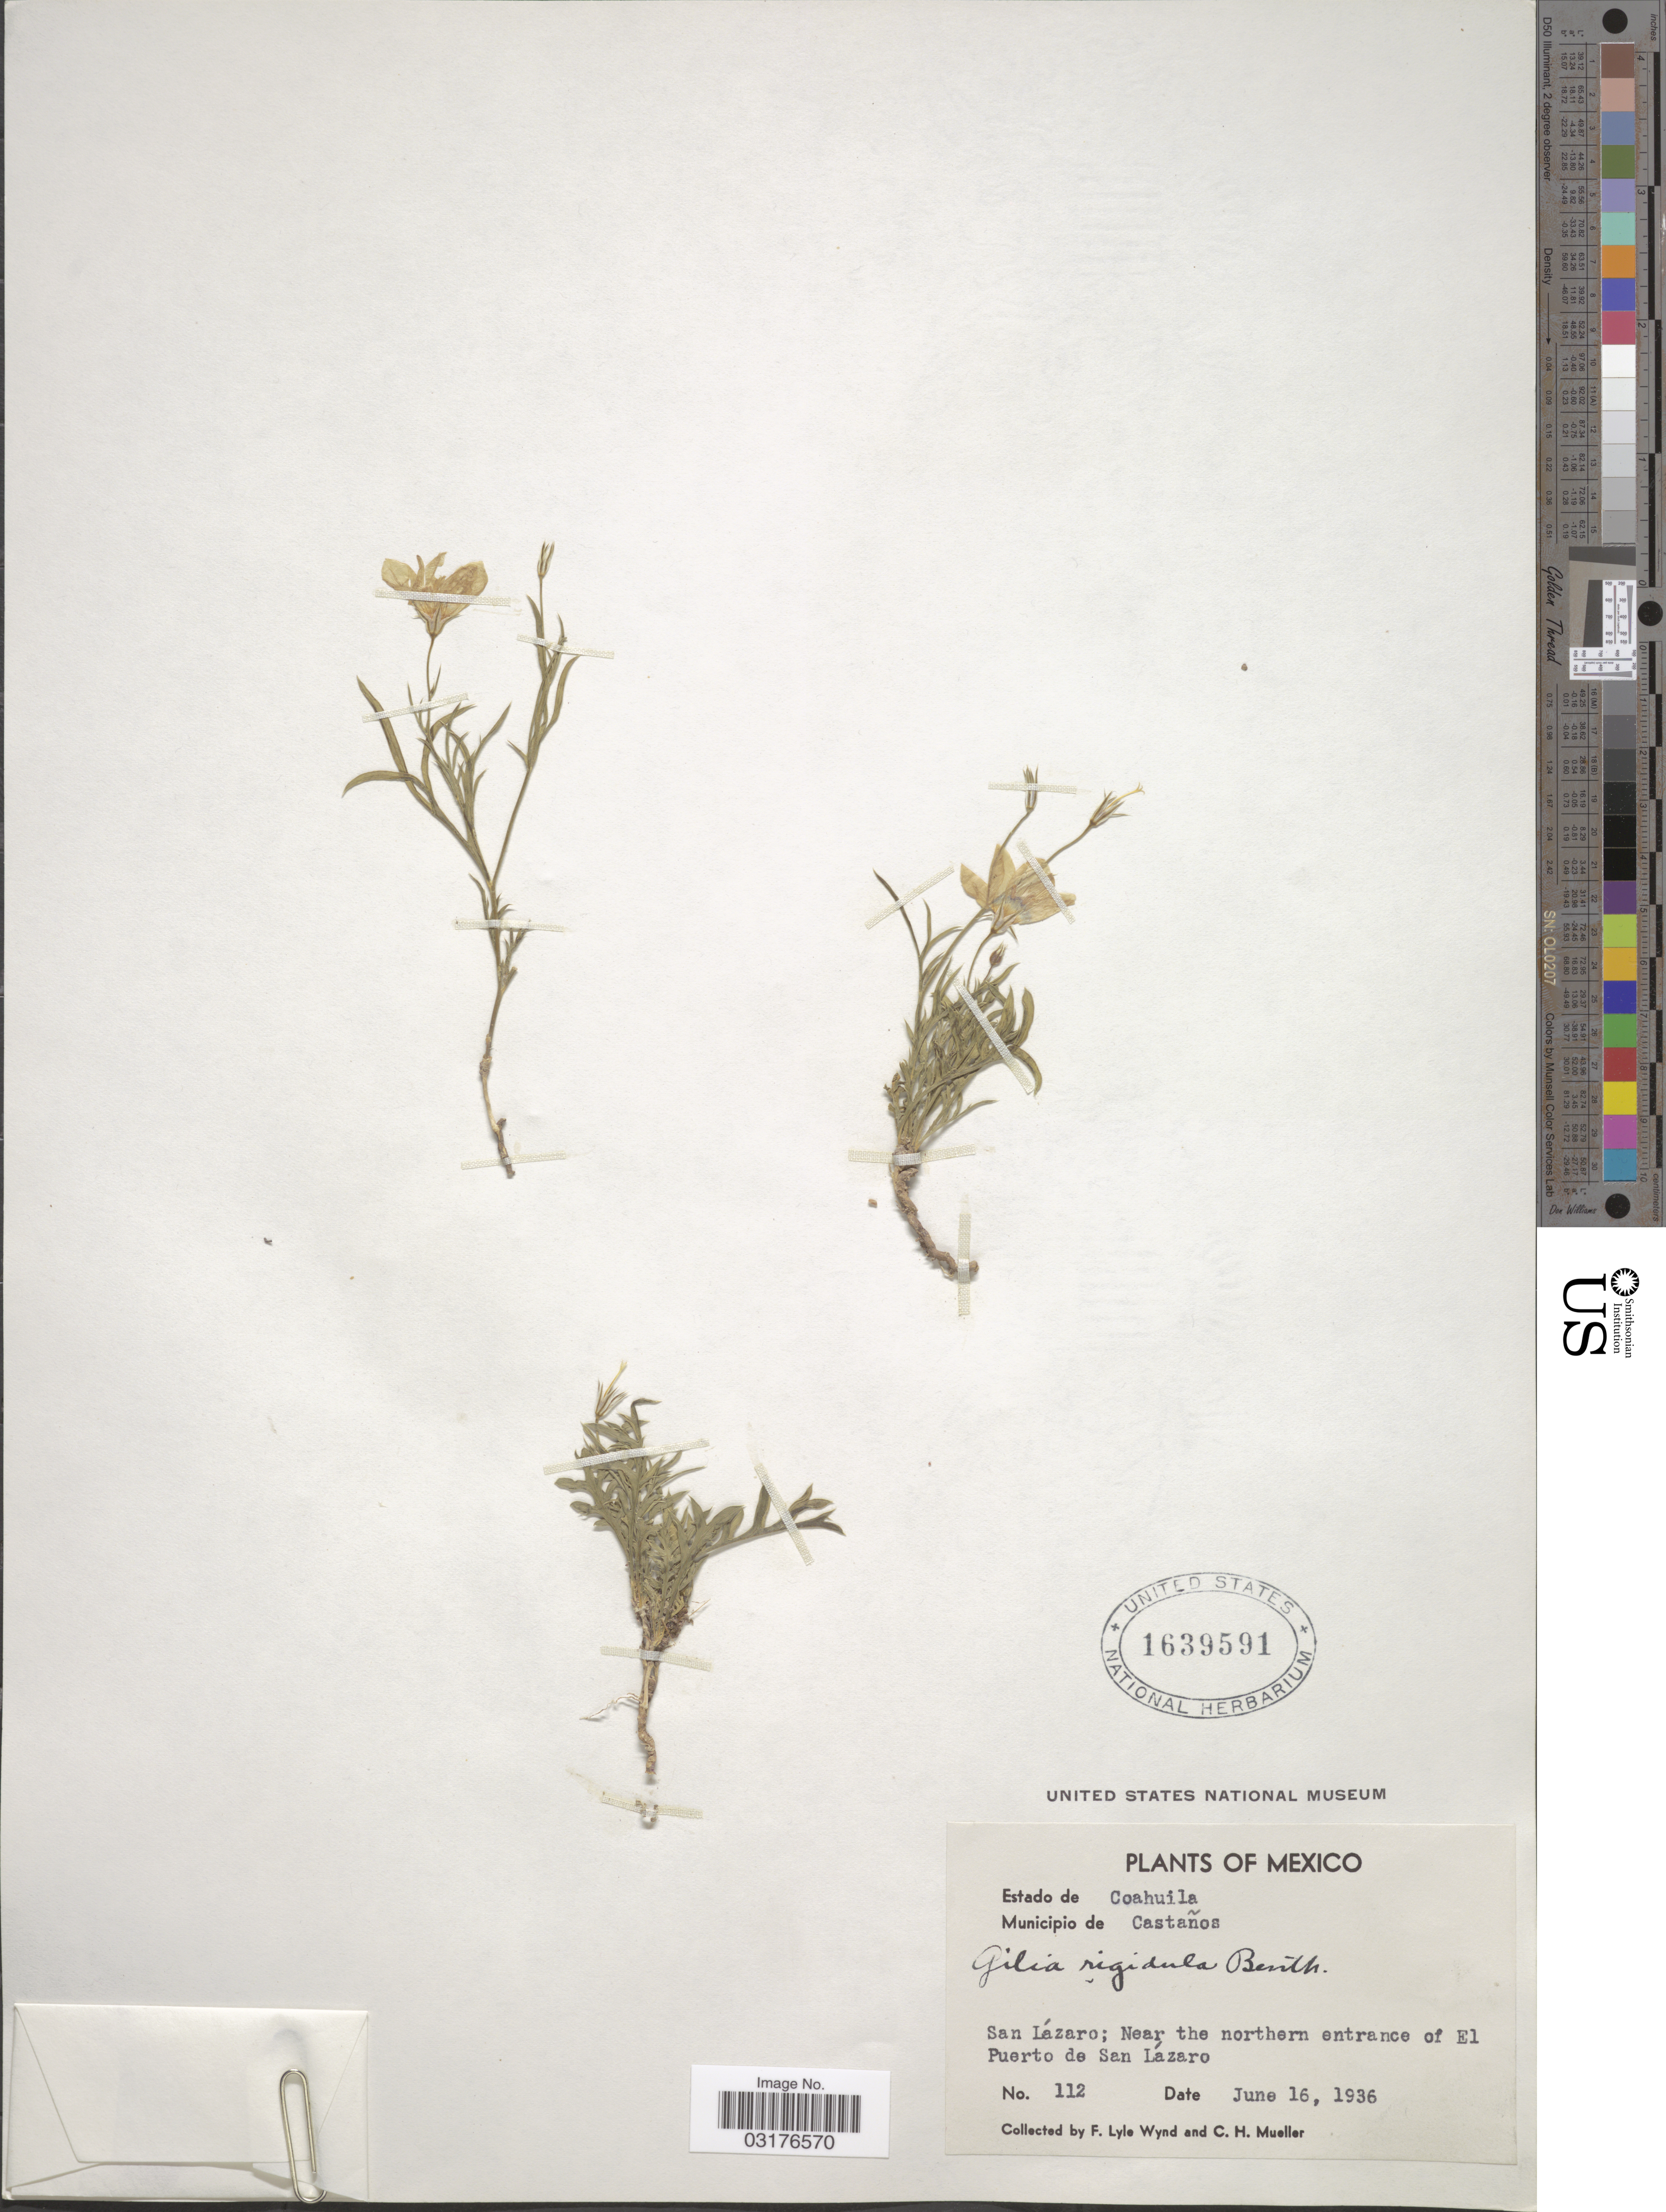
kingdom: Plantae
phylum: Tracheophyta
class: Magnoliopsida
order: Ericales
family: Polemoniaceae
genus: Giliastrum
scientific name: Giliastrum rigidulum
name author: (Benth.) Rydb.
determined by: Strong, Mark T., (BOT), Smithsonian Institution - National Museum of Natural History (UNITED STATES)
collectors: F. L. Wynd & C. H. Mueller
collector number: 112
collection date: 1936-06-16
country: Mexico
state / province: Coahuila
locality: Municipio de Castaños. San Lázaro; Near the northern entrance of El Puerto de San Lázaro.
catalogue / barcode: US 1639591